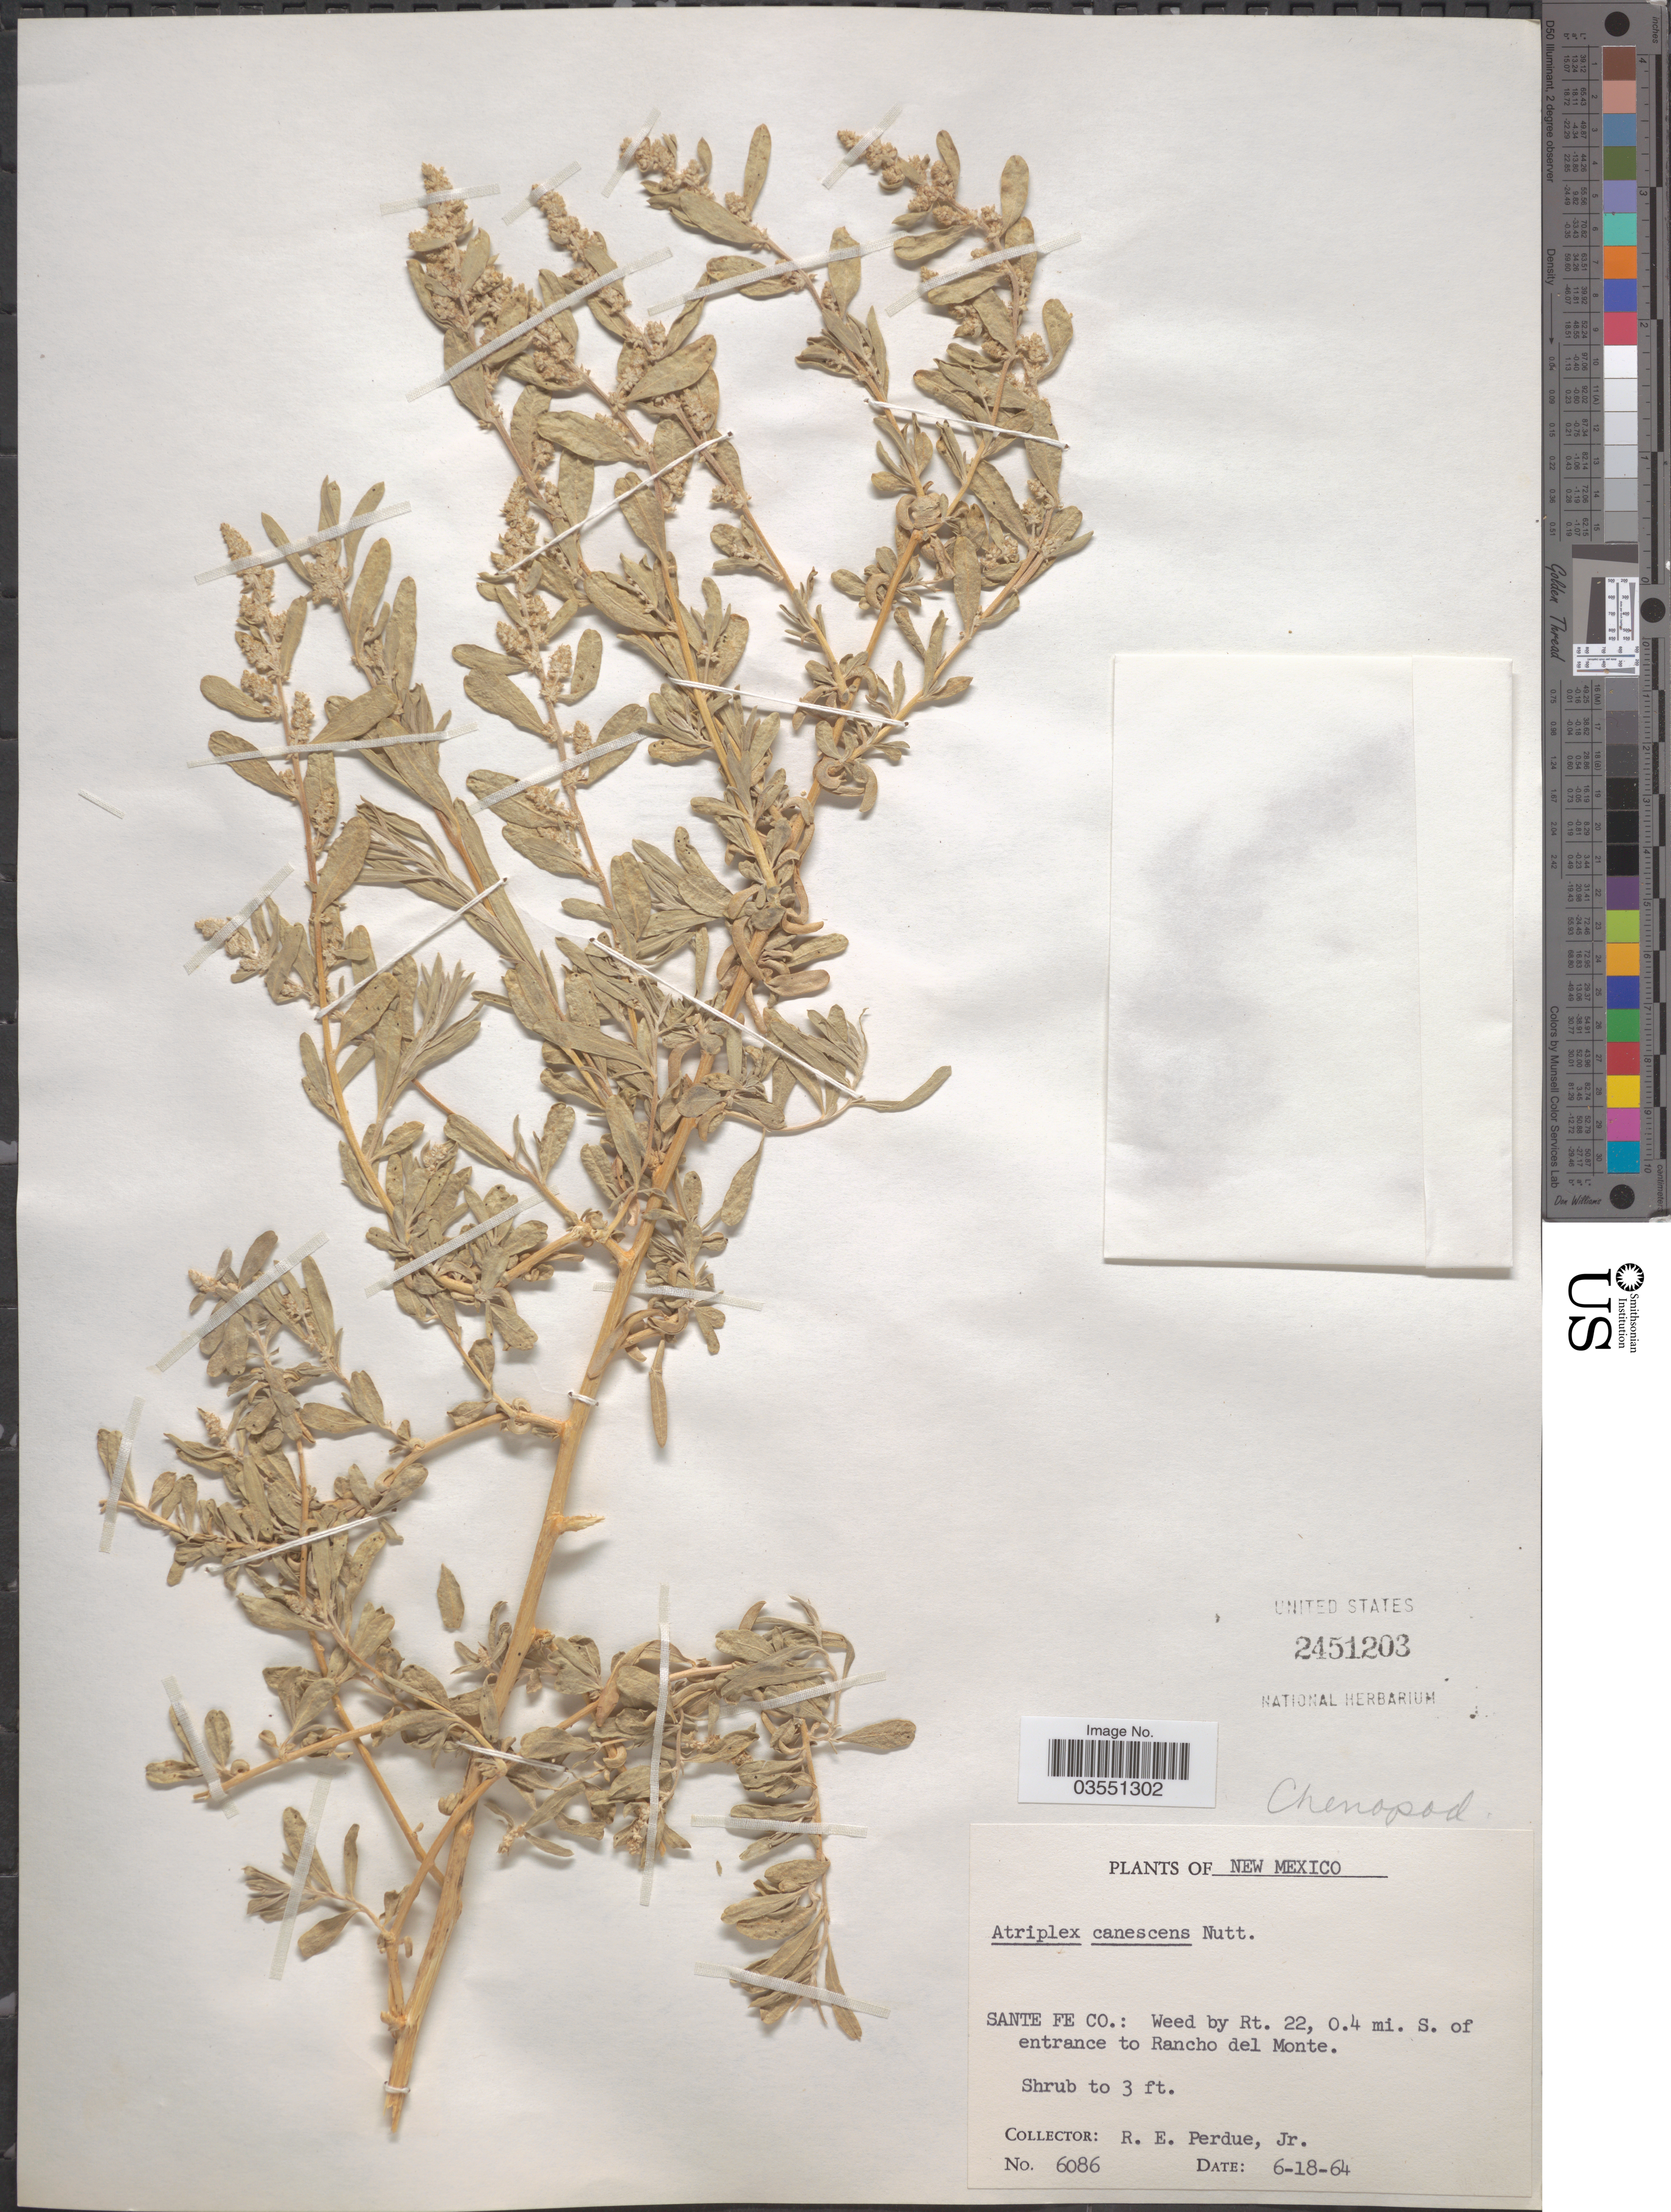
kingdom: Plantae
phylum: Tracheophyta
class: Magnoliopsida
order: Caryophyllales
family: Amaranthaceae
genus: Atriplex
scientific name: Atriplex canescens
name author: (Pursh) Nutt.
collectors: R. E. Perdue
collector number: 6086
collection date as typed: Transcribed d/m/y: 18/6/64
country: United States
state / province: New Mexico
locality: Santa Fe Co.: Weed by Rt. 22, 0.4 mi. S. of entrance to Rancho del Monte.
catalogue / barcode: US 2451203